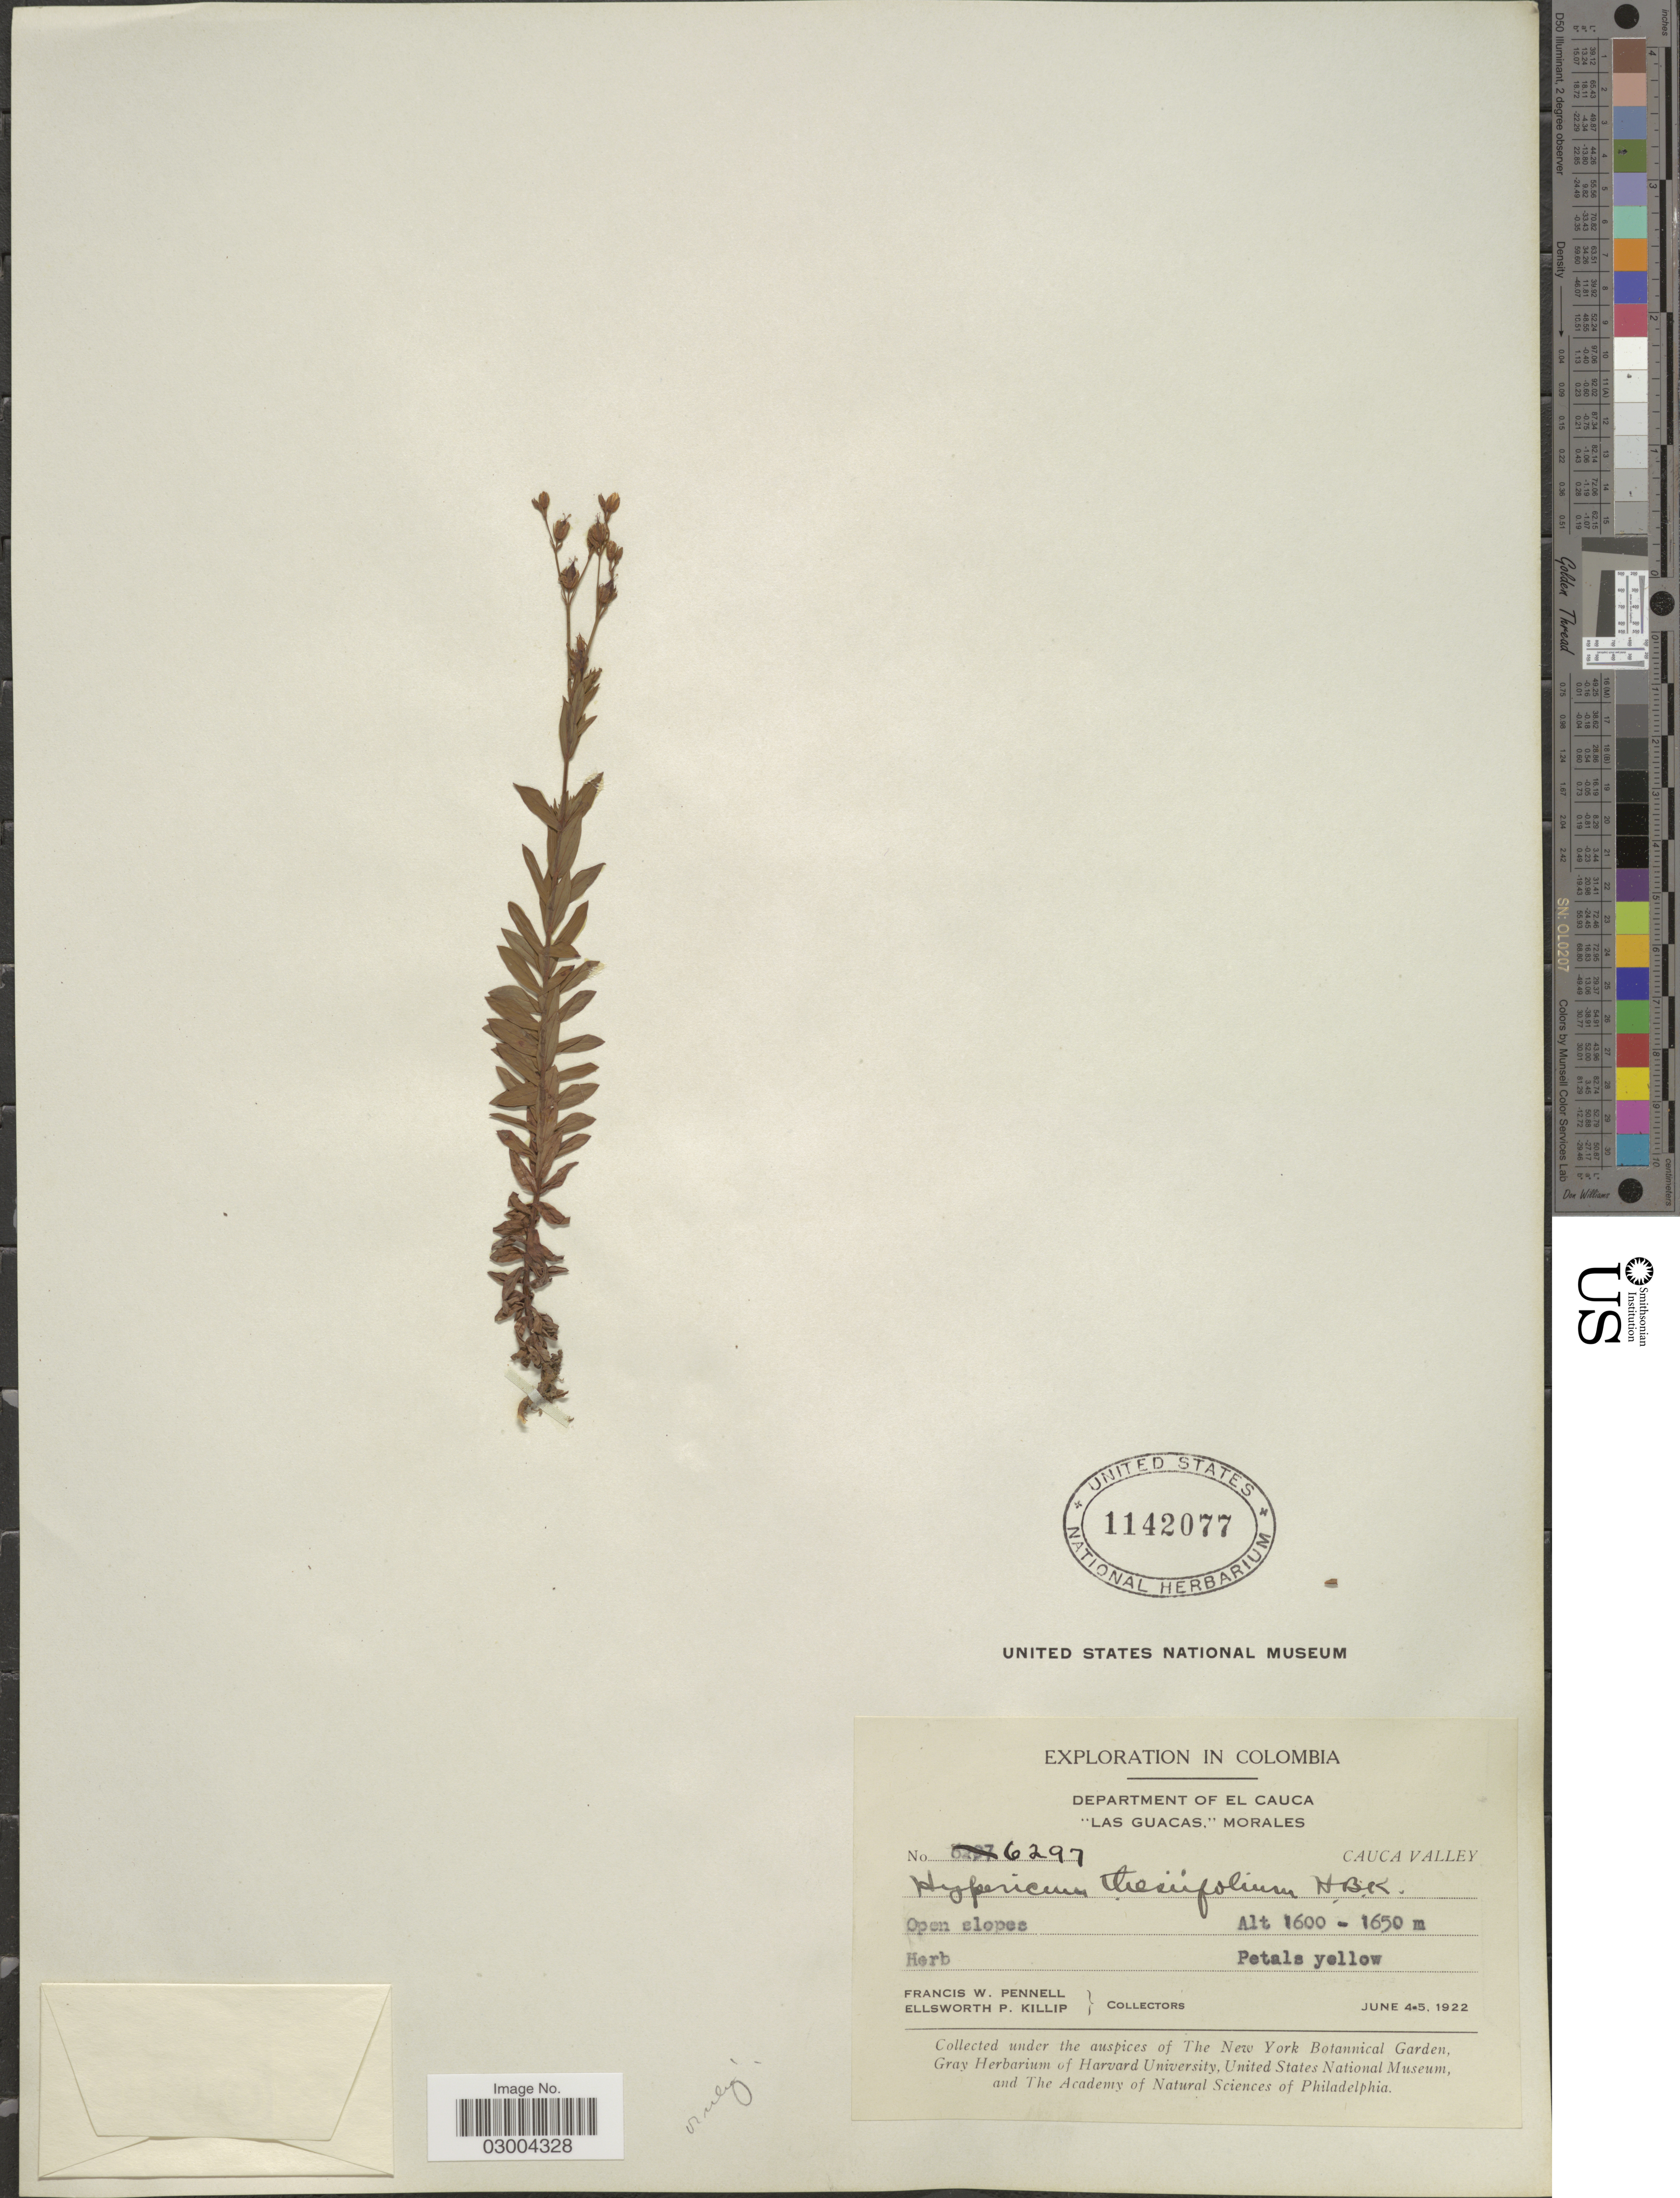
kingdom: Plantae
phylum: Tracheophyta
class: Magnoliopsida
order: Malpighiales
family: Hypericaceae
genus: Hypericum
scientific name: Hypericum thesiifolium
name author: Kunth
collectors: F. W. Pennell & E. P. Killip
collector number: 6297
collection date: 1922-06-04/1922-06-05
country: Colombia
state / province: Cauca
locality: Department of El Cauca "Las Guacas," Morales. Cauca Valley.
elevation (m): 1600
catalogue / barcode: US 1142077